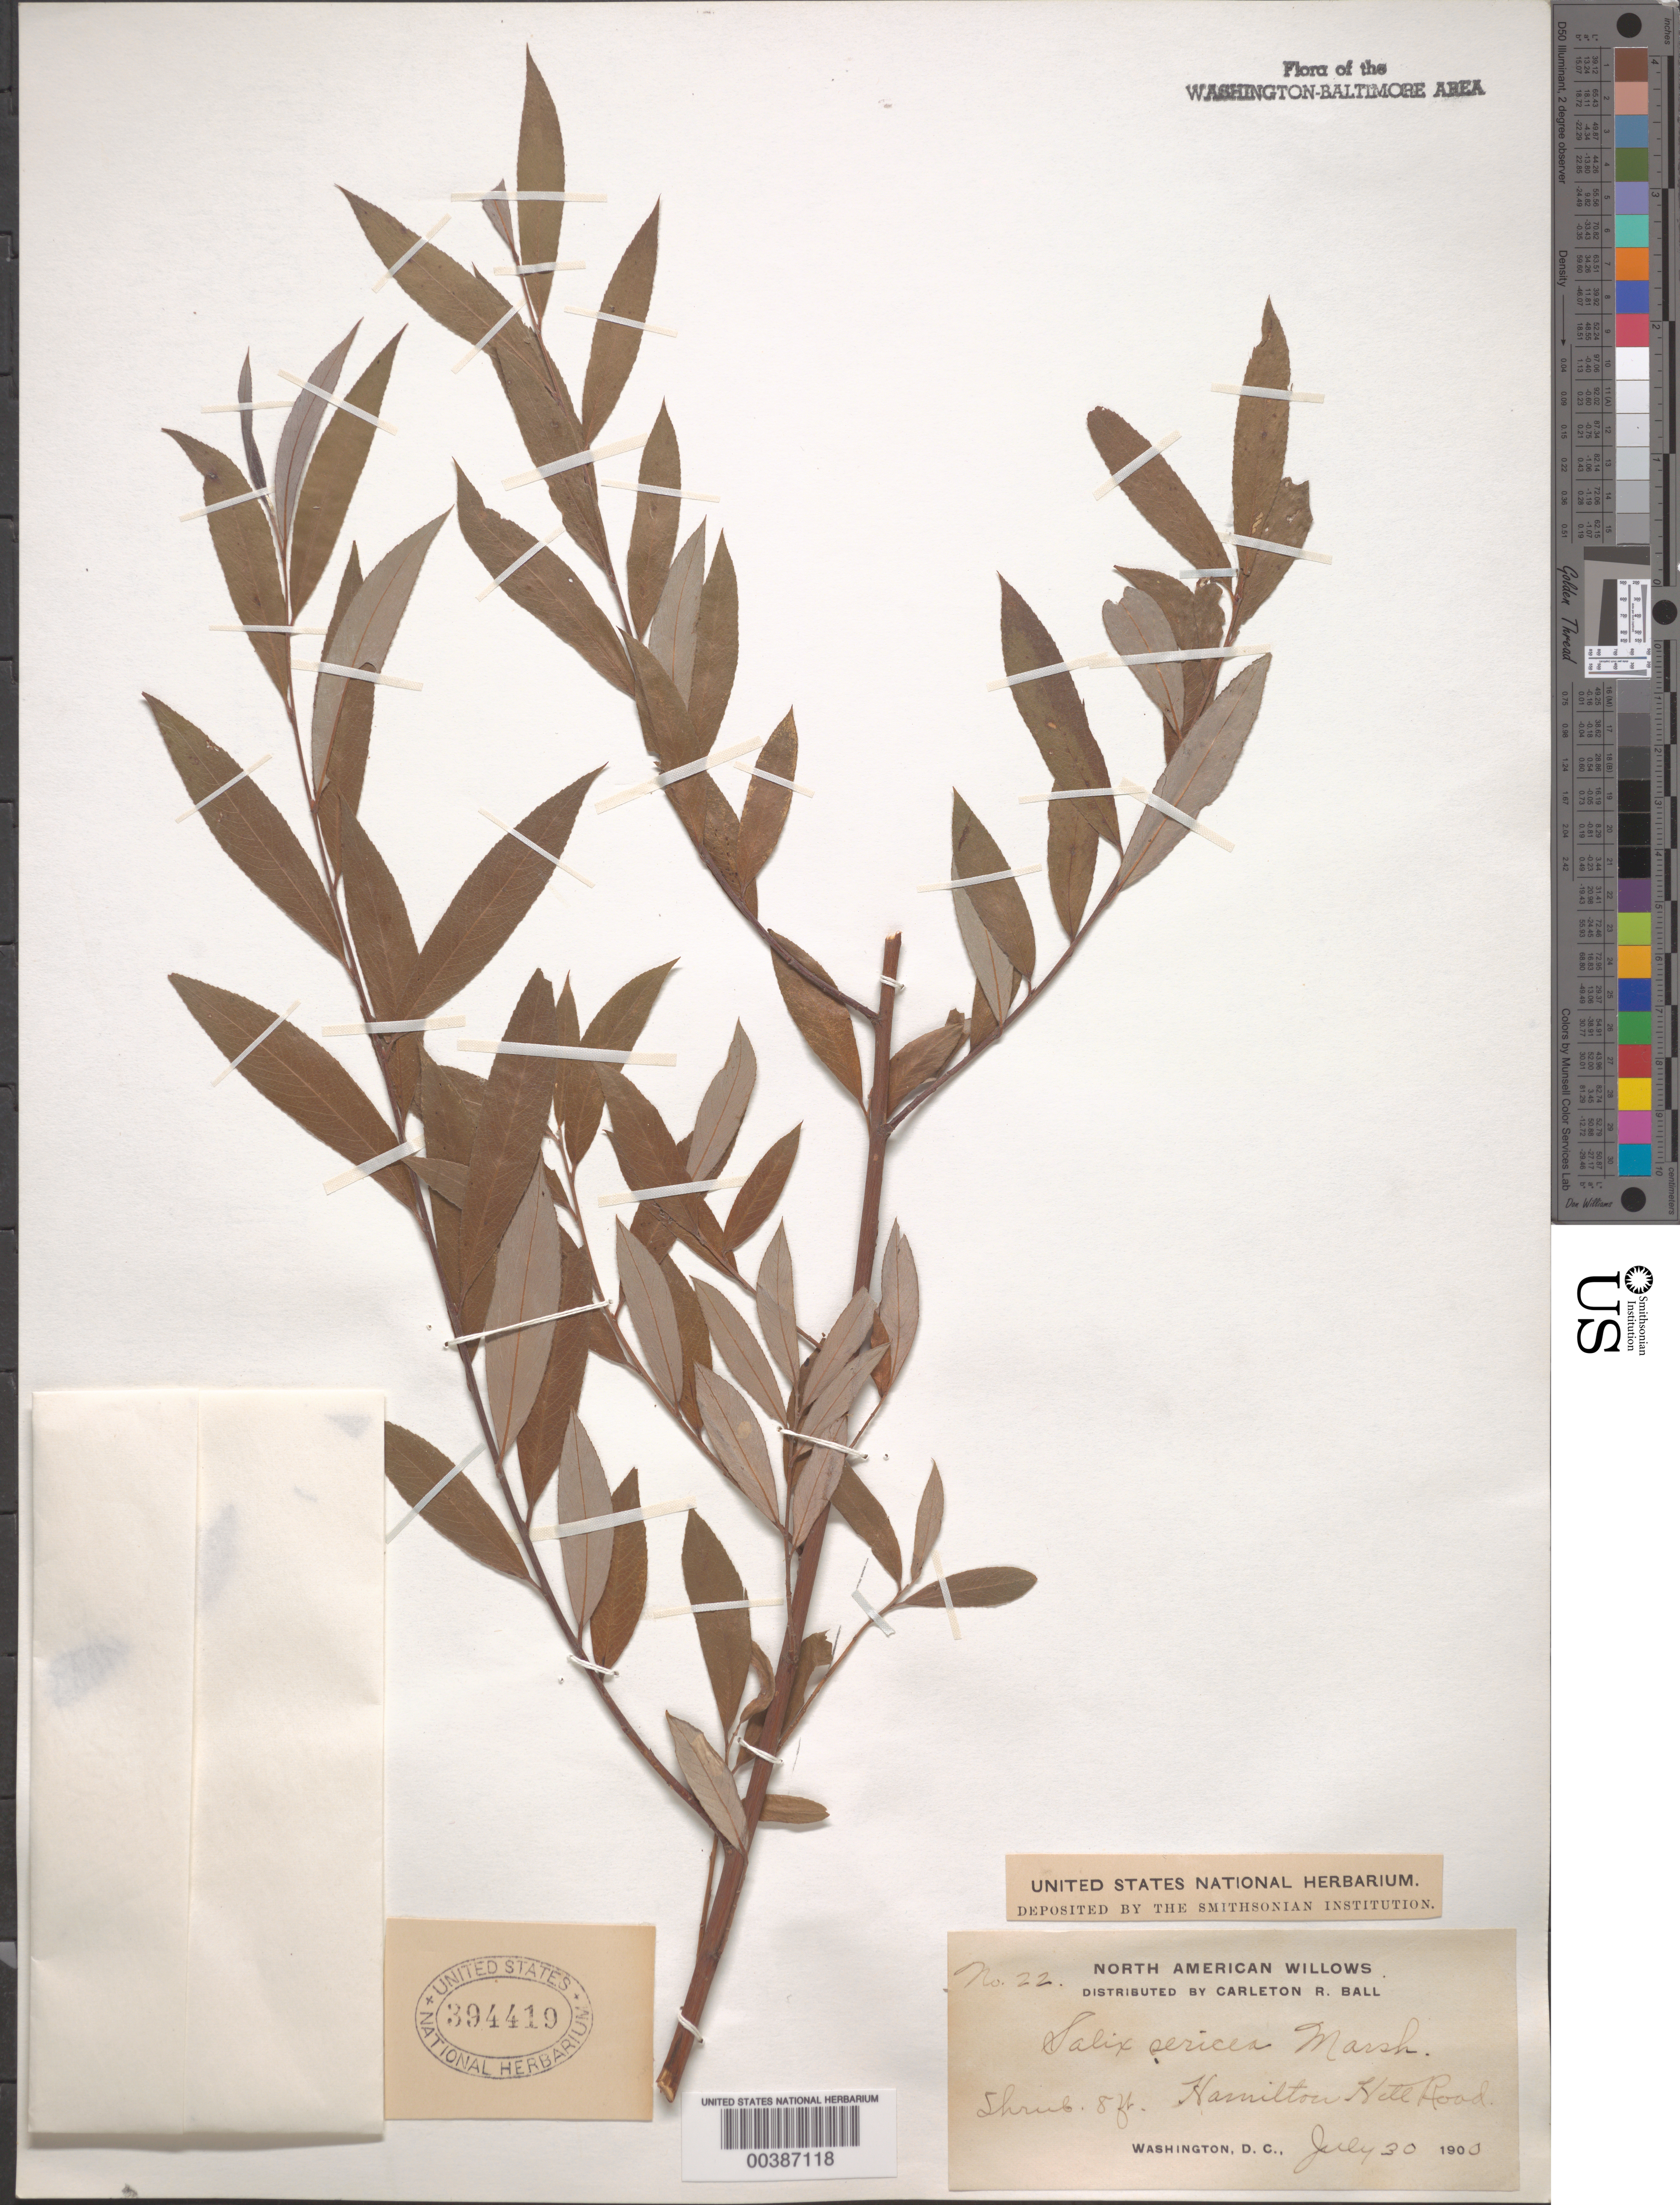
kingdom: Plantae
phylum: Tracheophyta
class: Magnoliopsida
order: Malpighiales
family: Salicaceae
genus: Salix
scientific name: Salix sericea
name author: Marshall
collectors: C. R. Ball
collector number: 22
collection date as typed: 30 Jul 1900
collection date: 1900-07-30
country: United States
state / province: District of Columbia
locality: Hamilton Hill road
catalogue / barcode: US 394419